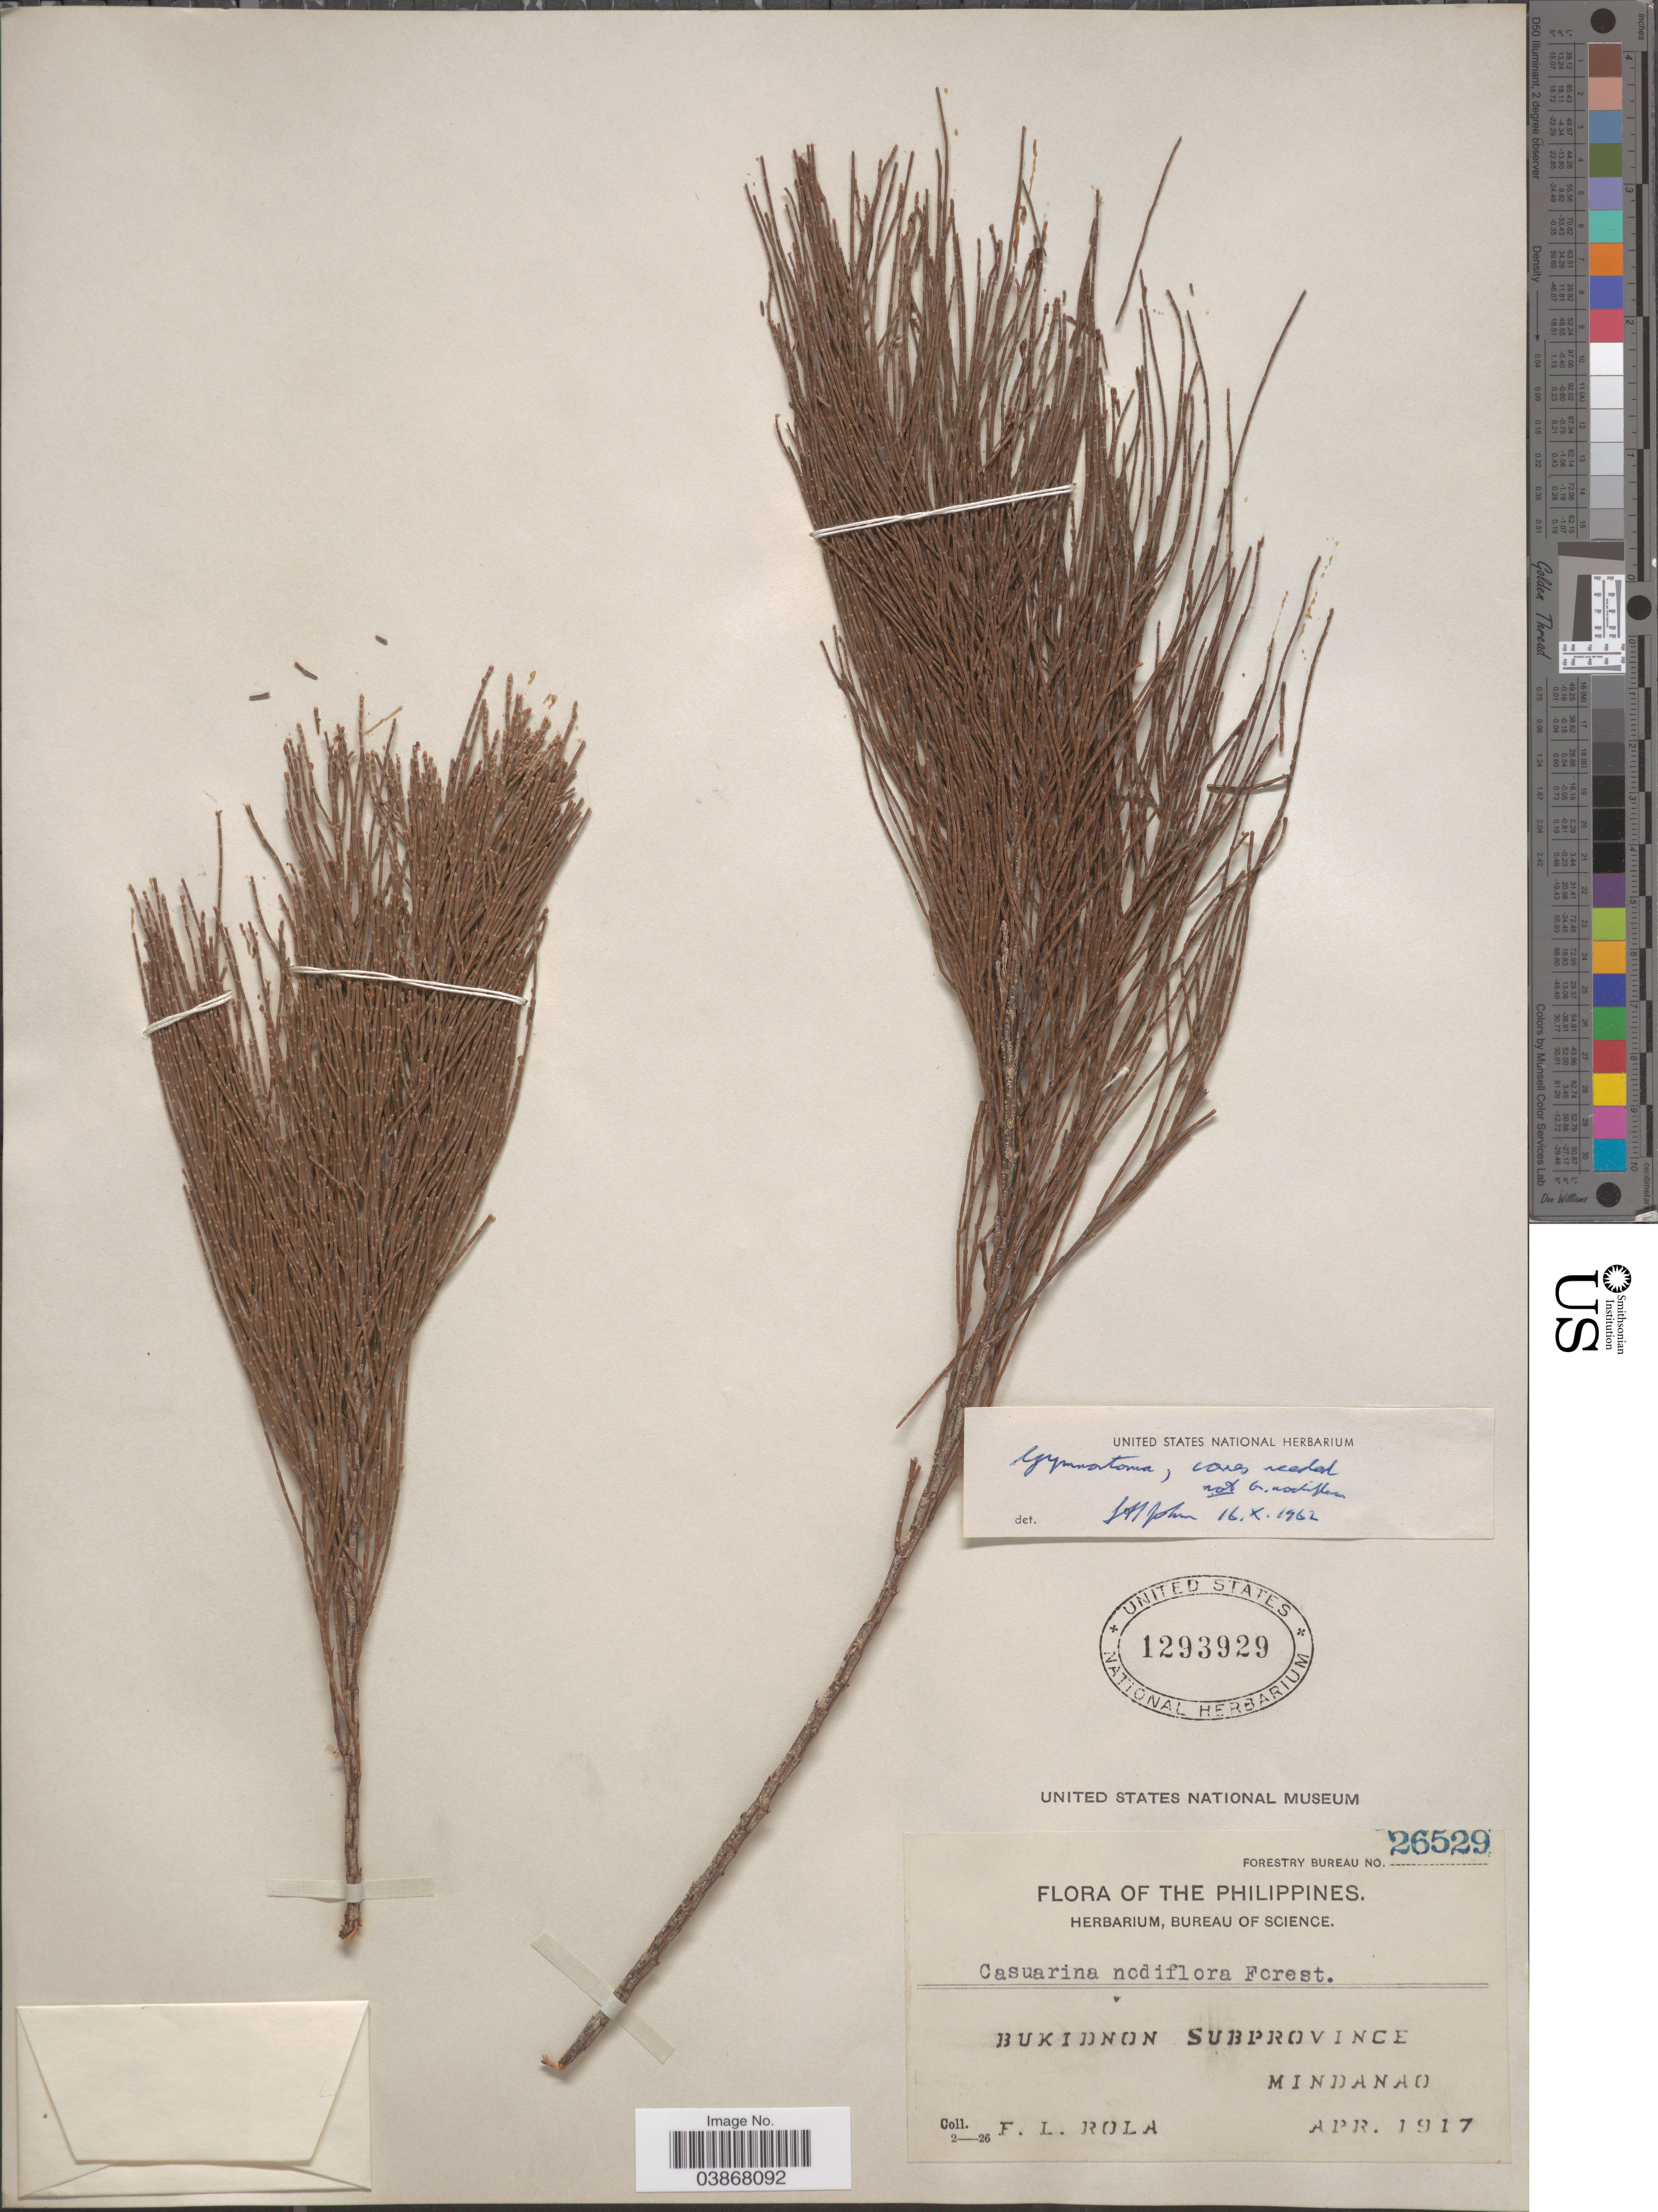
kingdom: Plantae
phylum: Tracheophyta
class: Magnoliopsida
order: Fagales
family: Casuarinaceae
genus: Gymnostoma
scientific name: Gymnostoma sp.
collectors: F. Rola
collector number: Forestry Bureau 26529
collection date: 1917-04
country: Philippines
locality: Bukidnon Subprovince. Mindanao.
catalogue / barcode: US 1293929